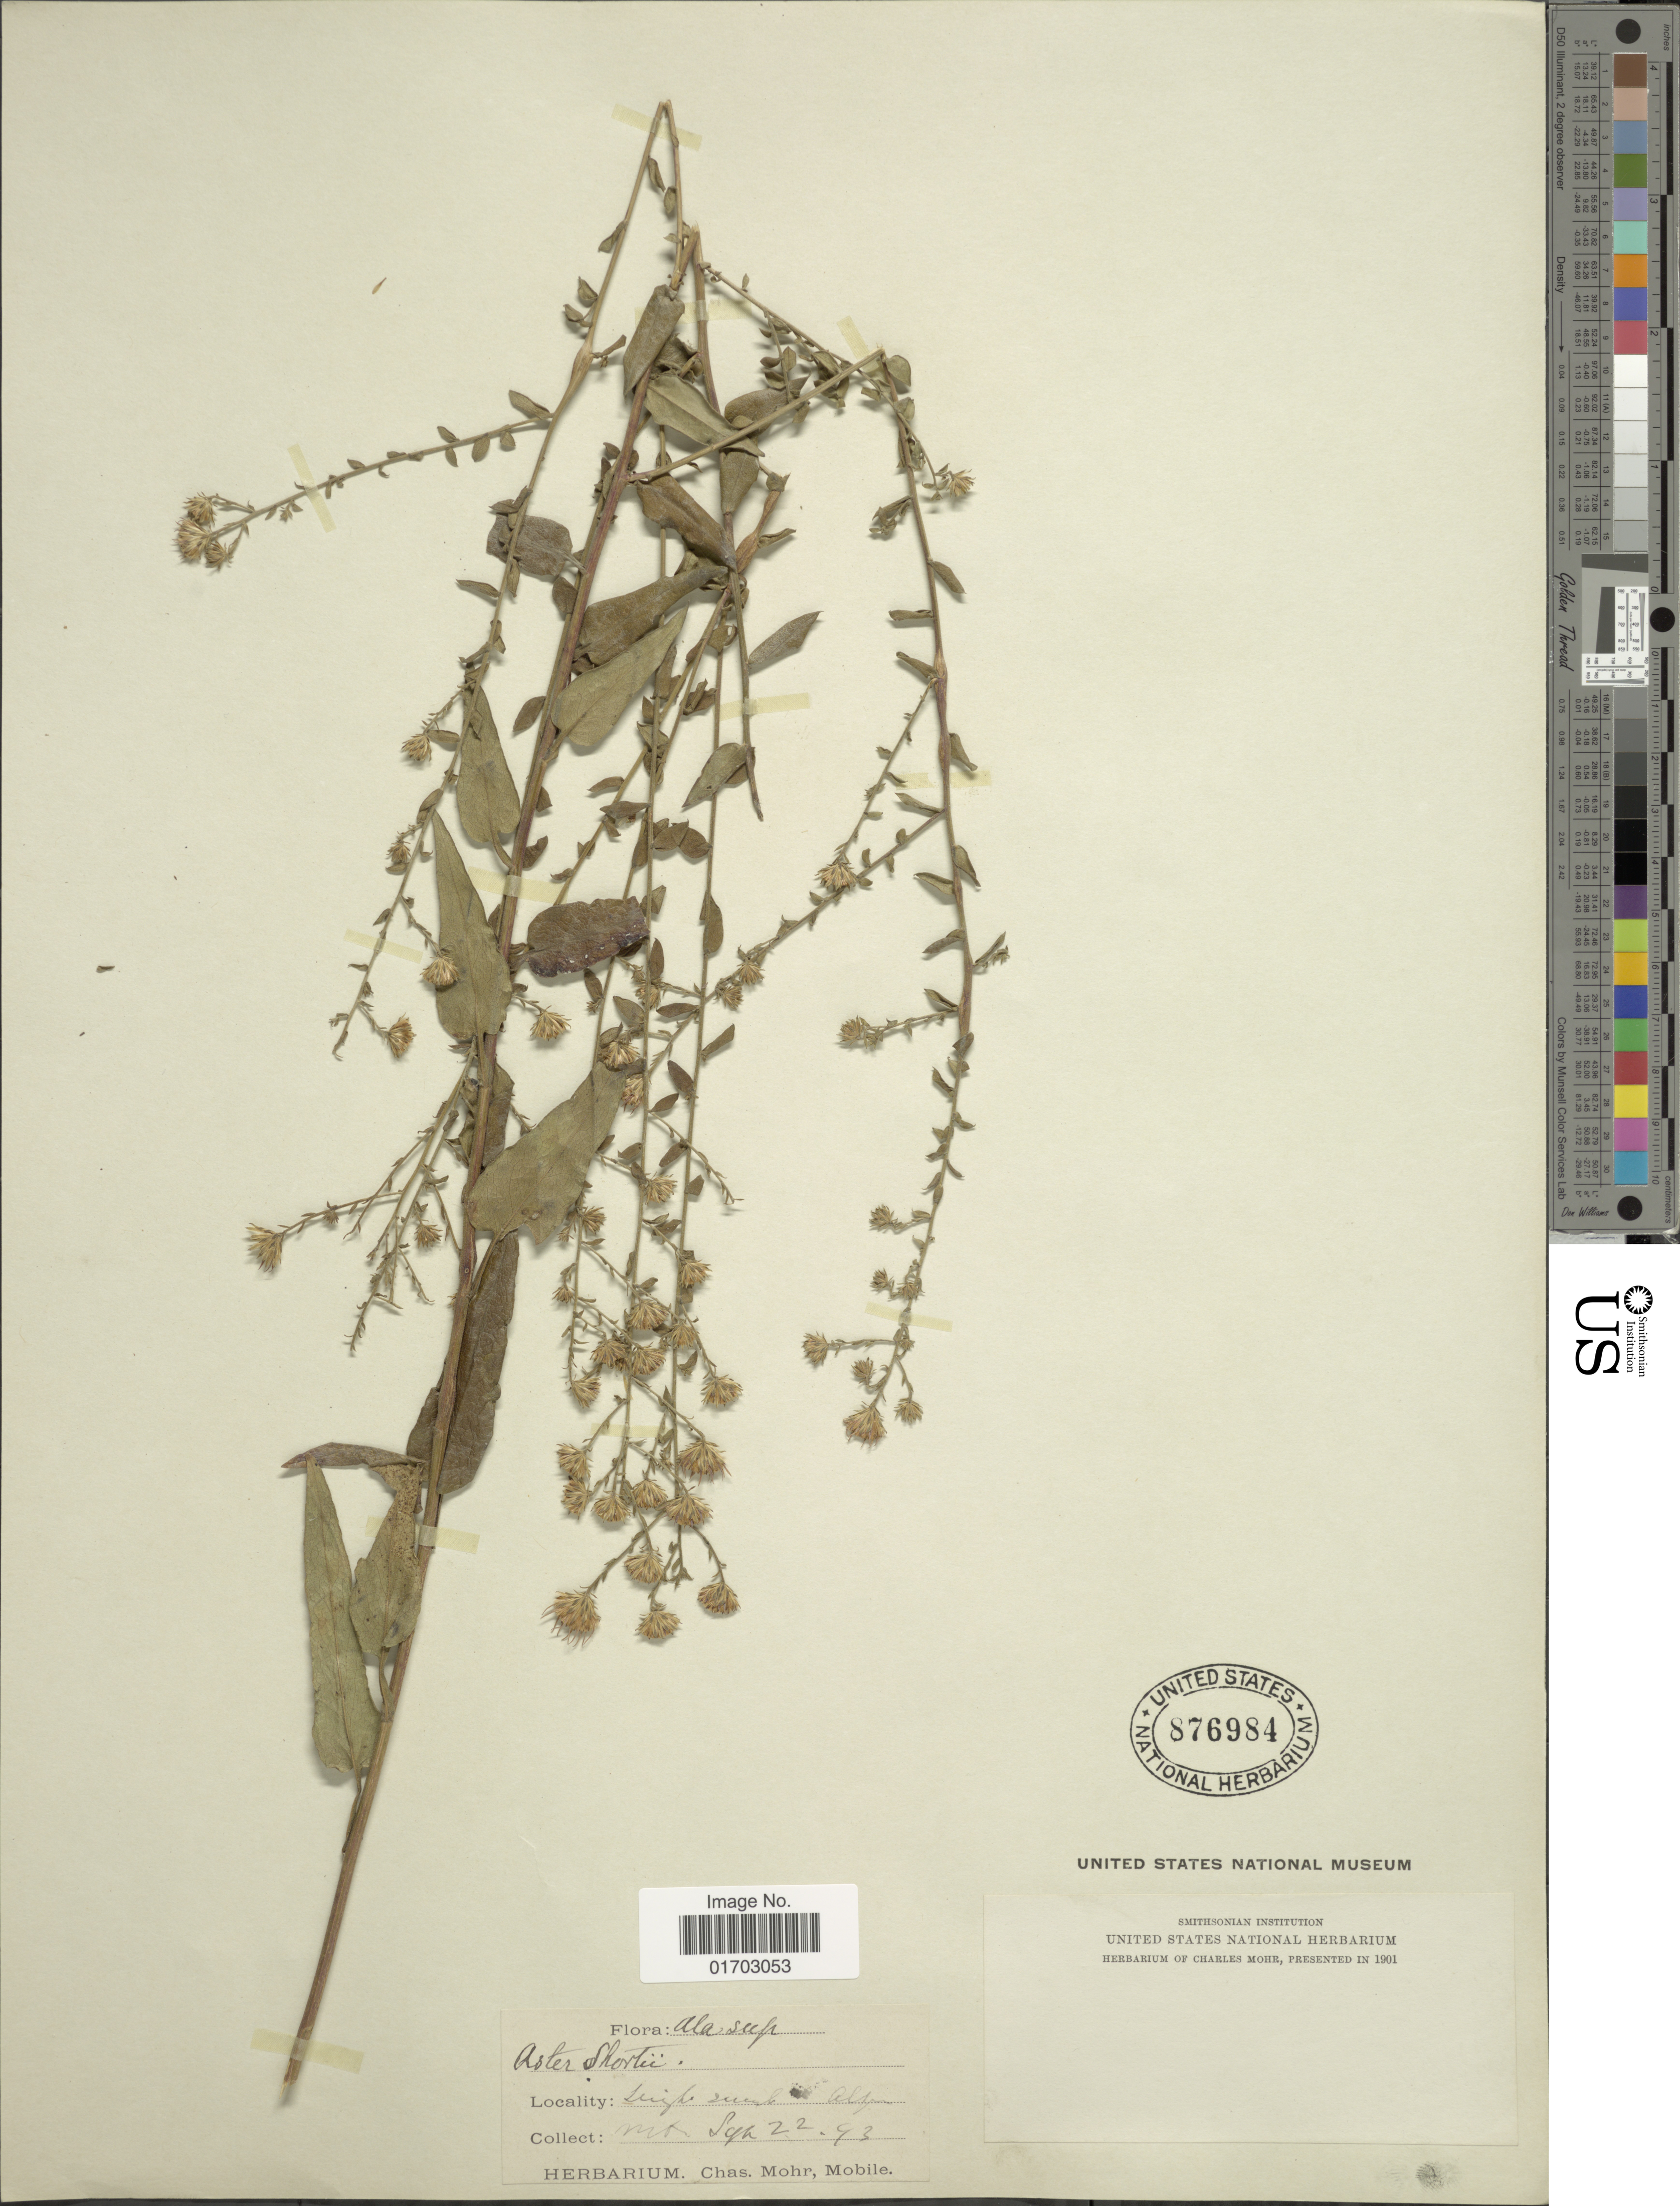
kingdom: Plantae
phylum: Tracheophyta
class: Magnoliopsida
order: Asterales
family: Asteraceae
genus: Symphyotrichum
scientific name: Symphyotrichum shortii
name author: (Lindl.) G.L. Nesom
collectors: ex herb. Charles Mohr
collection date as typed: Transcribed d/m/y: 22/9/93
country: United States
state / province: Alabama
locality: Mobile, Mts, Luigh zuenk. Alp.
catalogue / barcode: US 876984